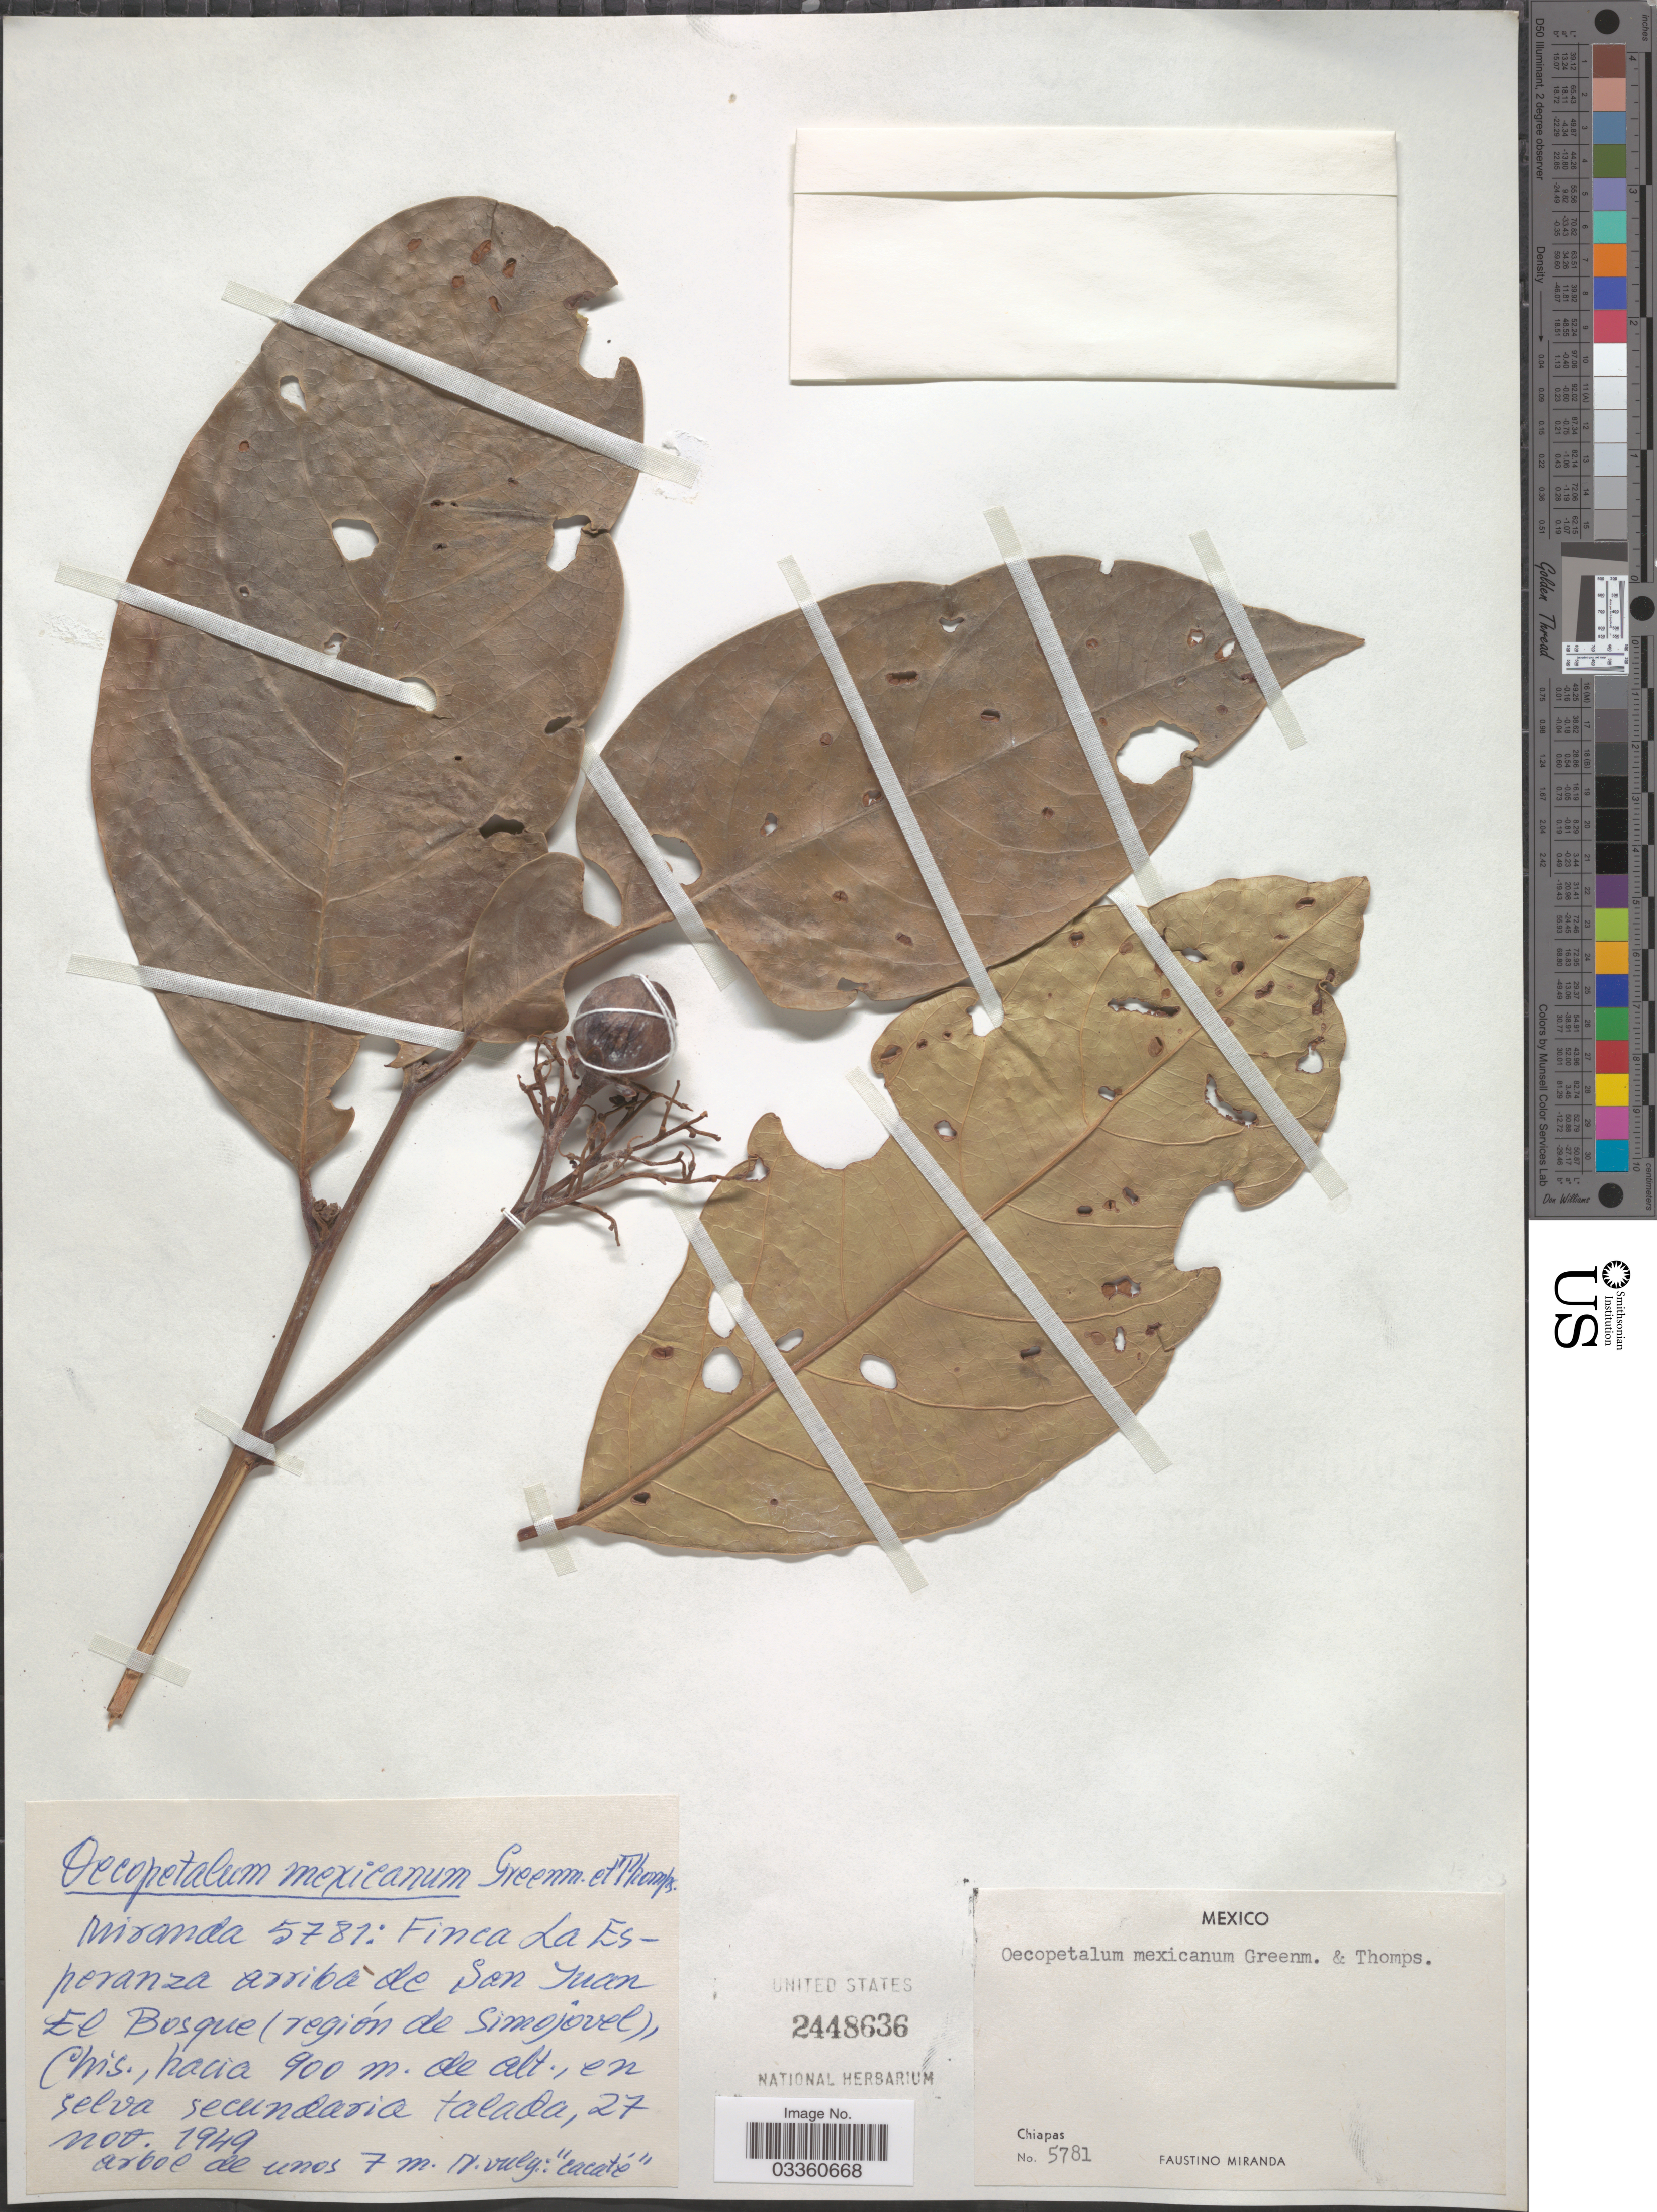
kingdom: Plantae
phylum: Tracheophyta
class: Magnoliopsida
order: Metteniusales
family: Metteniusaceae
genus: Oecopetalum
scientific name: Oecopetalum mexicanum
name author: Greenm. & C.H. Thomps.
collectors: F. Miranda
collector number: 5781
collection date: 1949-11-27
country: Mexico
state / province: Chiapas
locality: Finca La Esperanza arriba de San Juan, El Bosque (región de Simojovel).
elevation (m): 900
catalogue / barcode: US 2448636